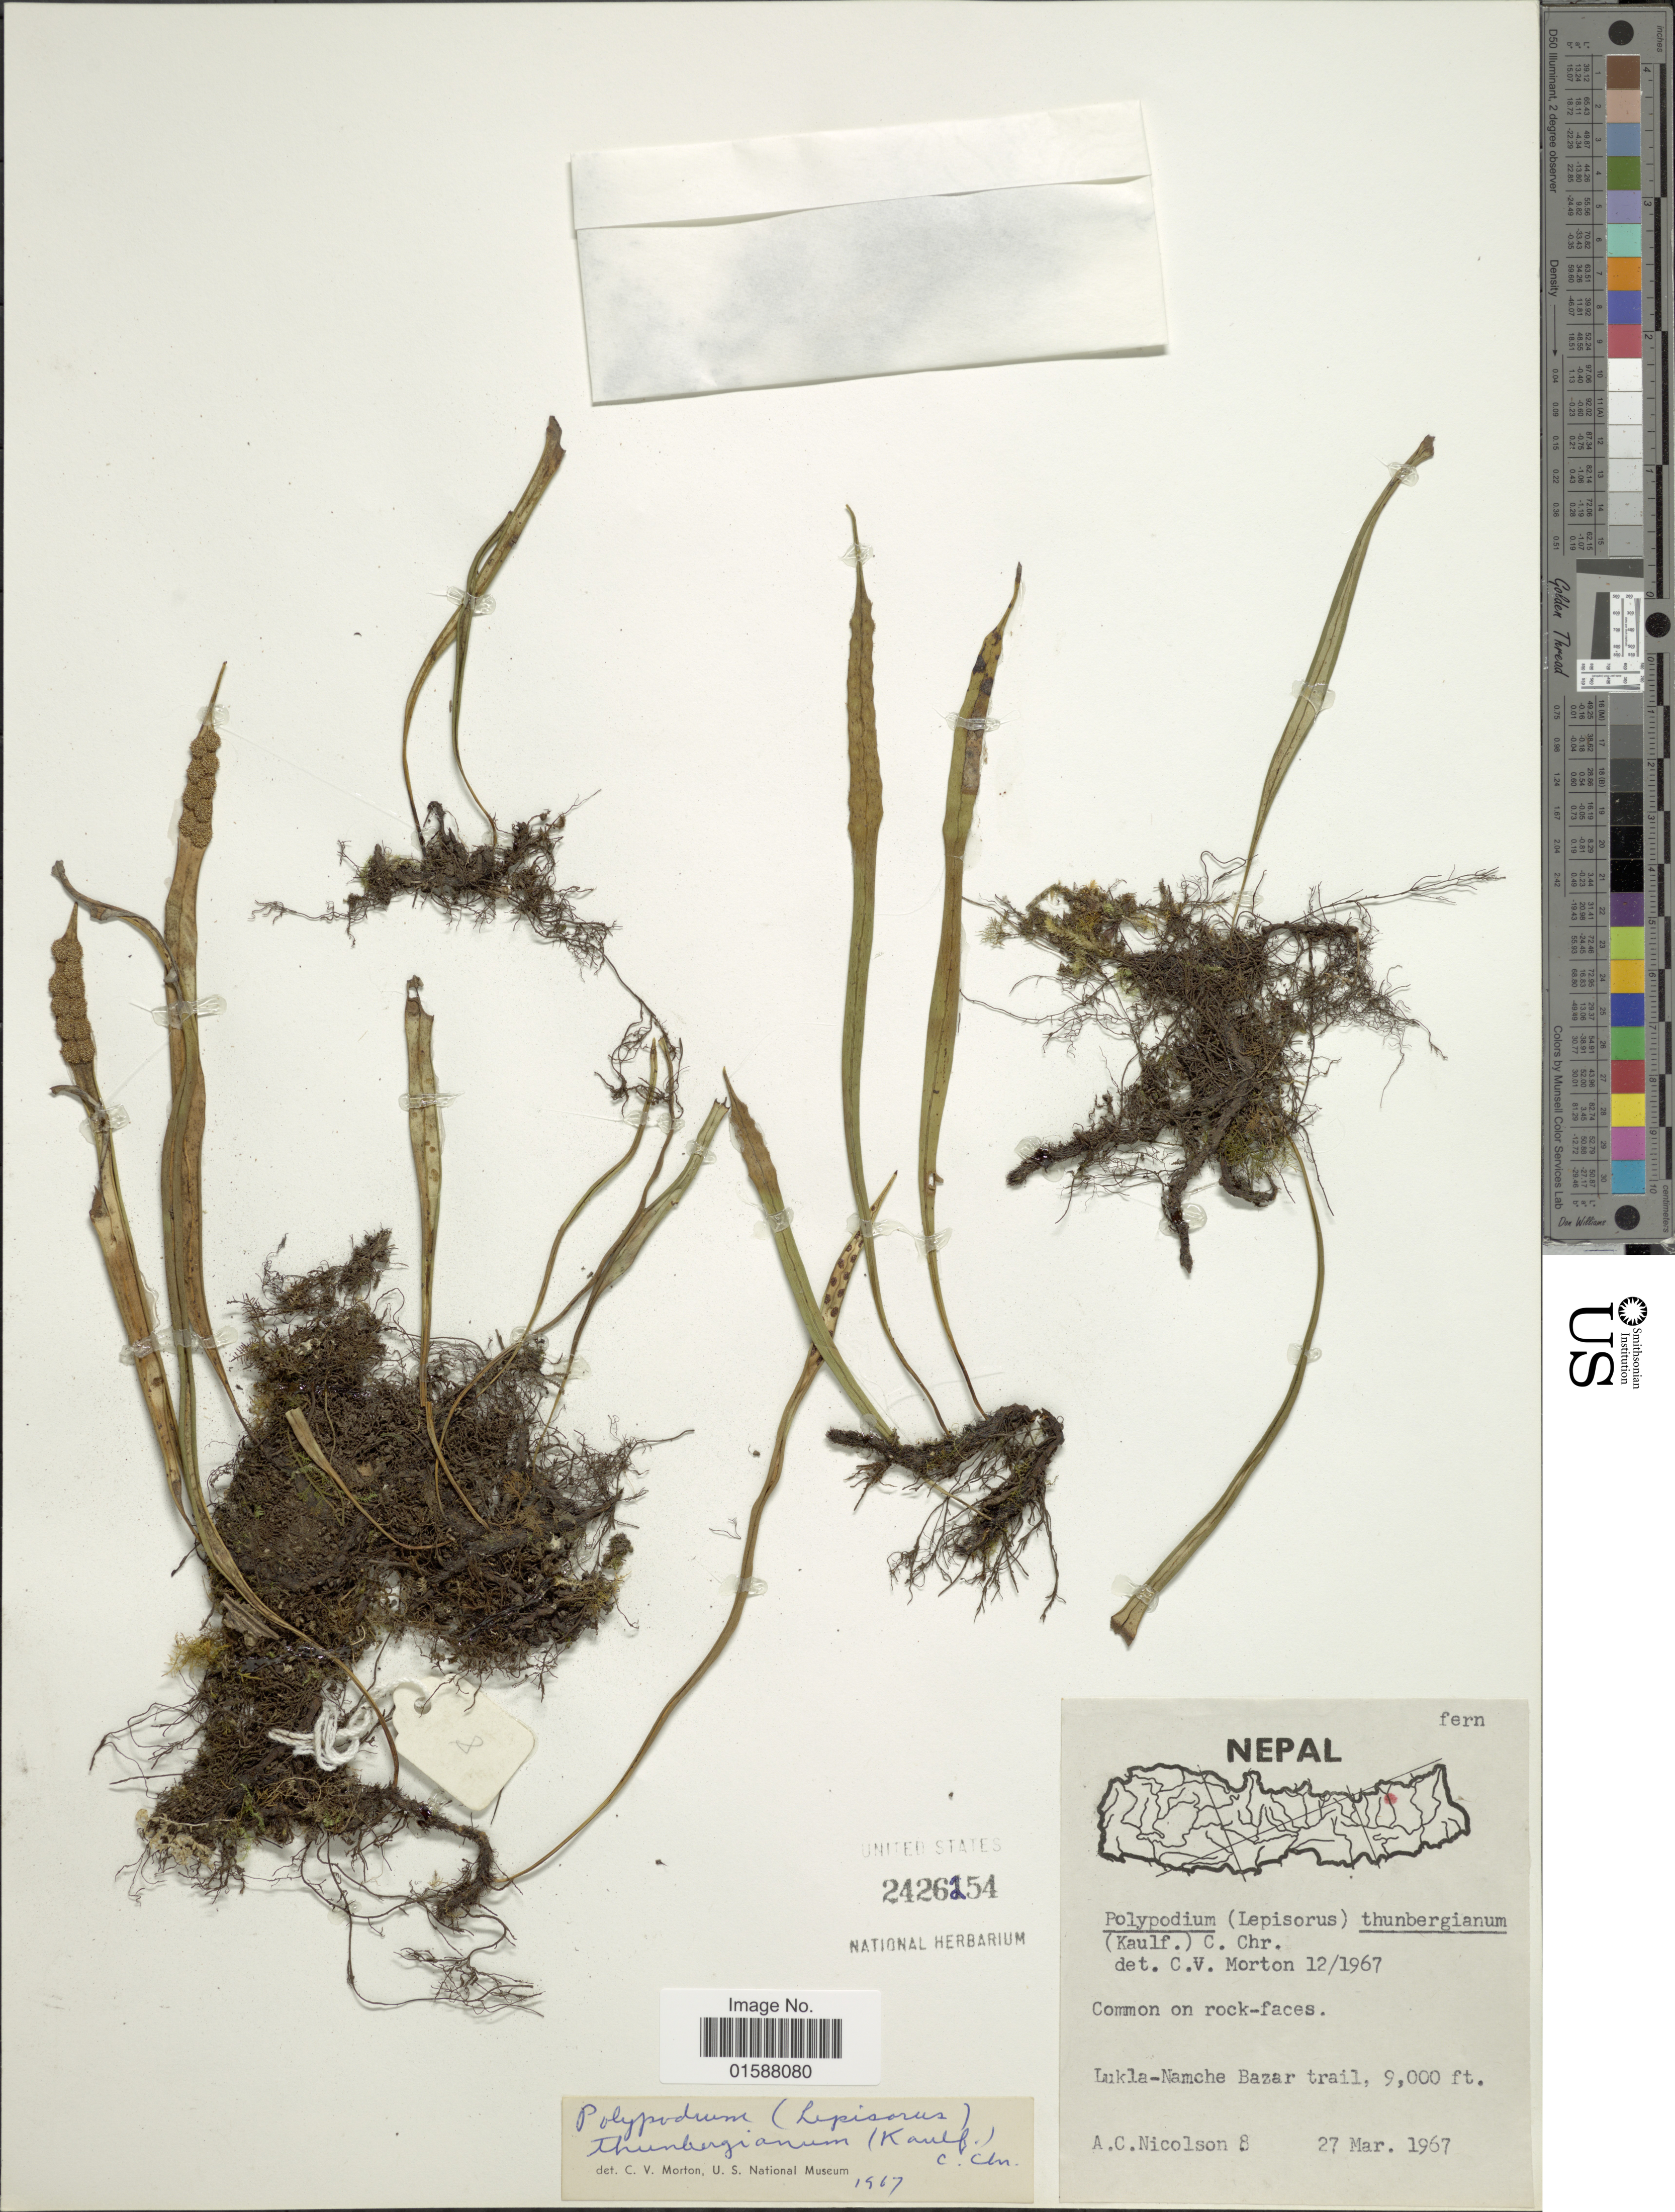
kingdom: Plantae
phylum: Tracheophyta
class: Polypodiopsida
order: Polypodiales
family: Polypodiaceae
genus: Lepisorus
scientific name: Lepisorus thunbergianus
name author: (Kaulf.) Ching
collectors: A. C. Nicolson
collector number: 8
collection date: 1967-03-27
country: Nepal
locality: Lukla-Namche Bazar trail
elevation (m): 2743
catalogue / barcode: US 2426154